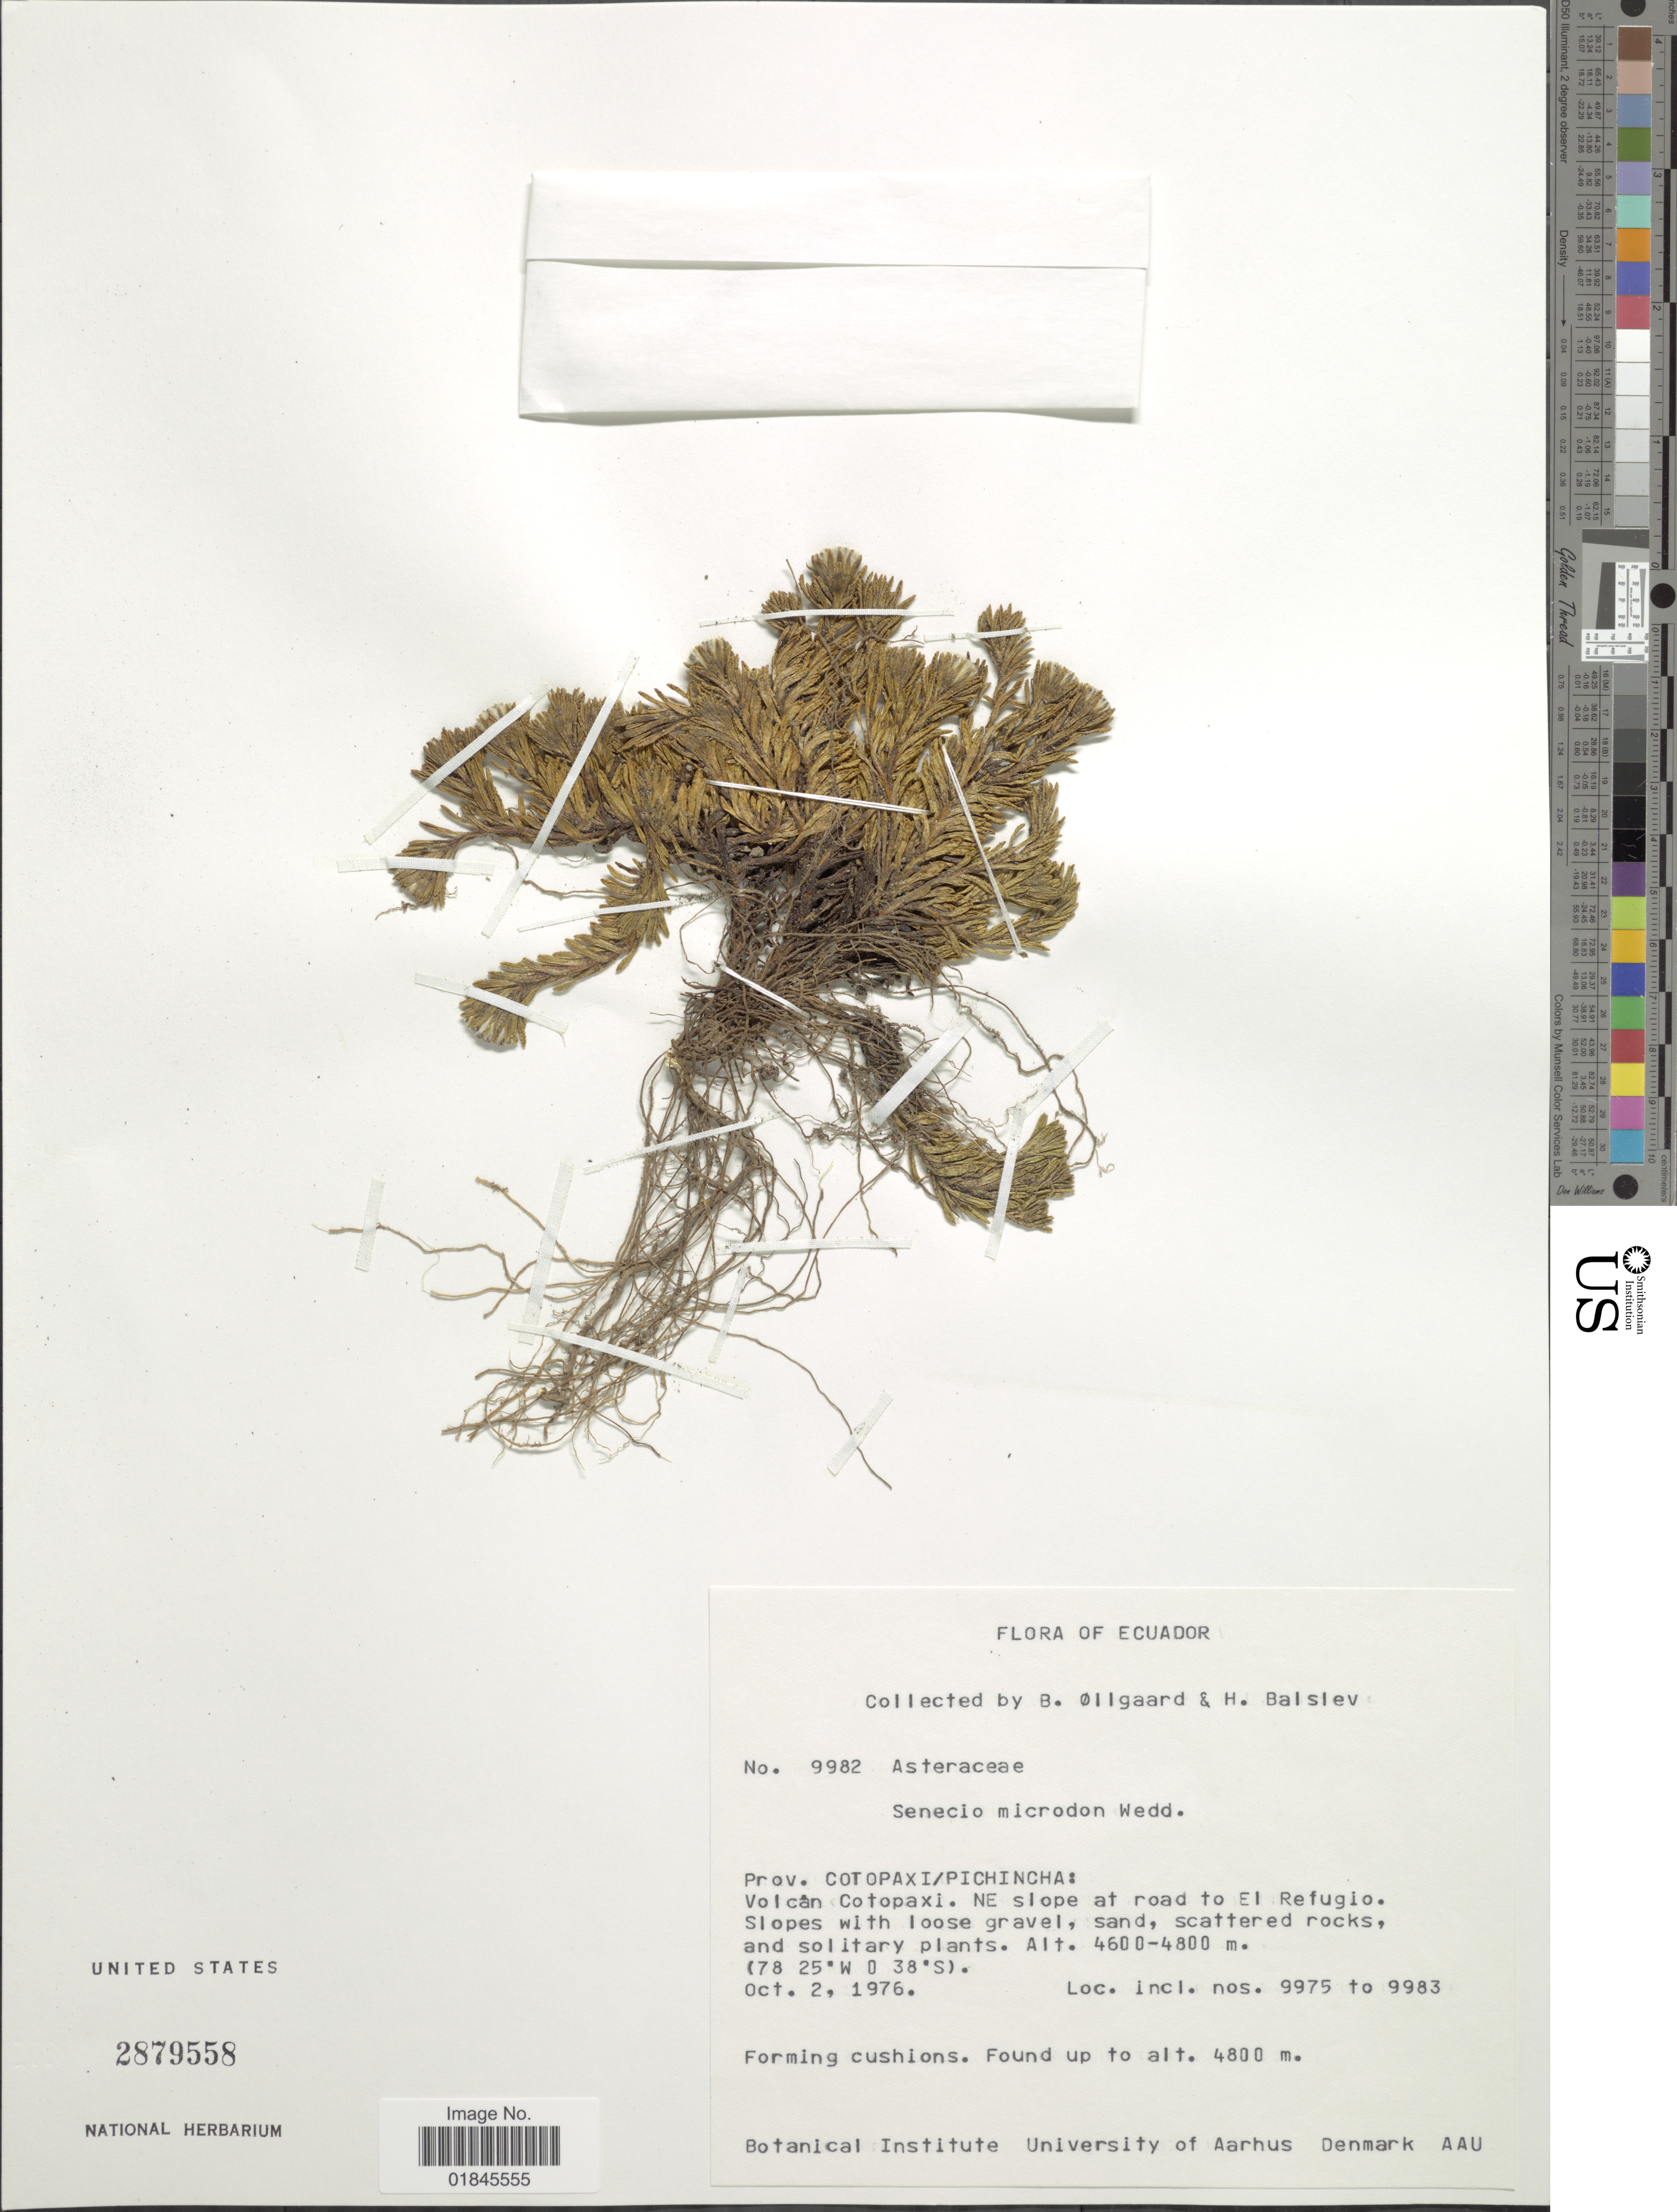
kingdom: Plantae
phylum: Tracheophyta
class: Magnoliopsida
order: Asterales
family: Asteraceae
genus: Pentacalia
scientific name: Pentacalia microdon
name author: (Wedd.) Cuatrec.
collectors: B. Øllgaard & H. Balslev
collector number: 9982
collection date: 1976-10-02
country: Ecuador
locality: Prov. Cotopaxi/Pichincha: Volcán Cotopaxi. NE slope at road to El Refugio.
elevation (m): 4600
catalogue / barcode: US 2879558